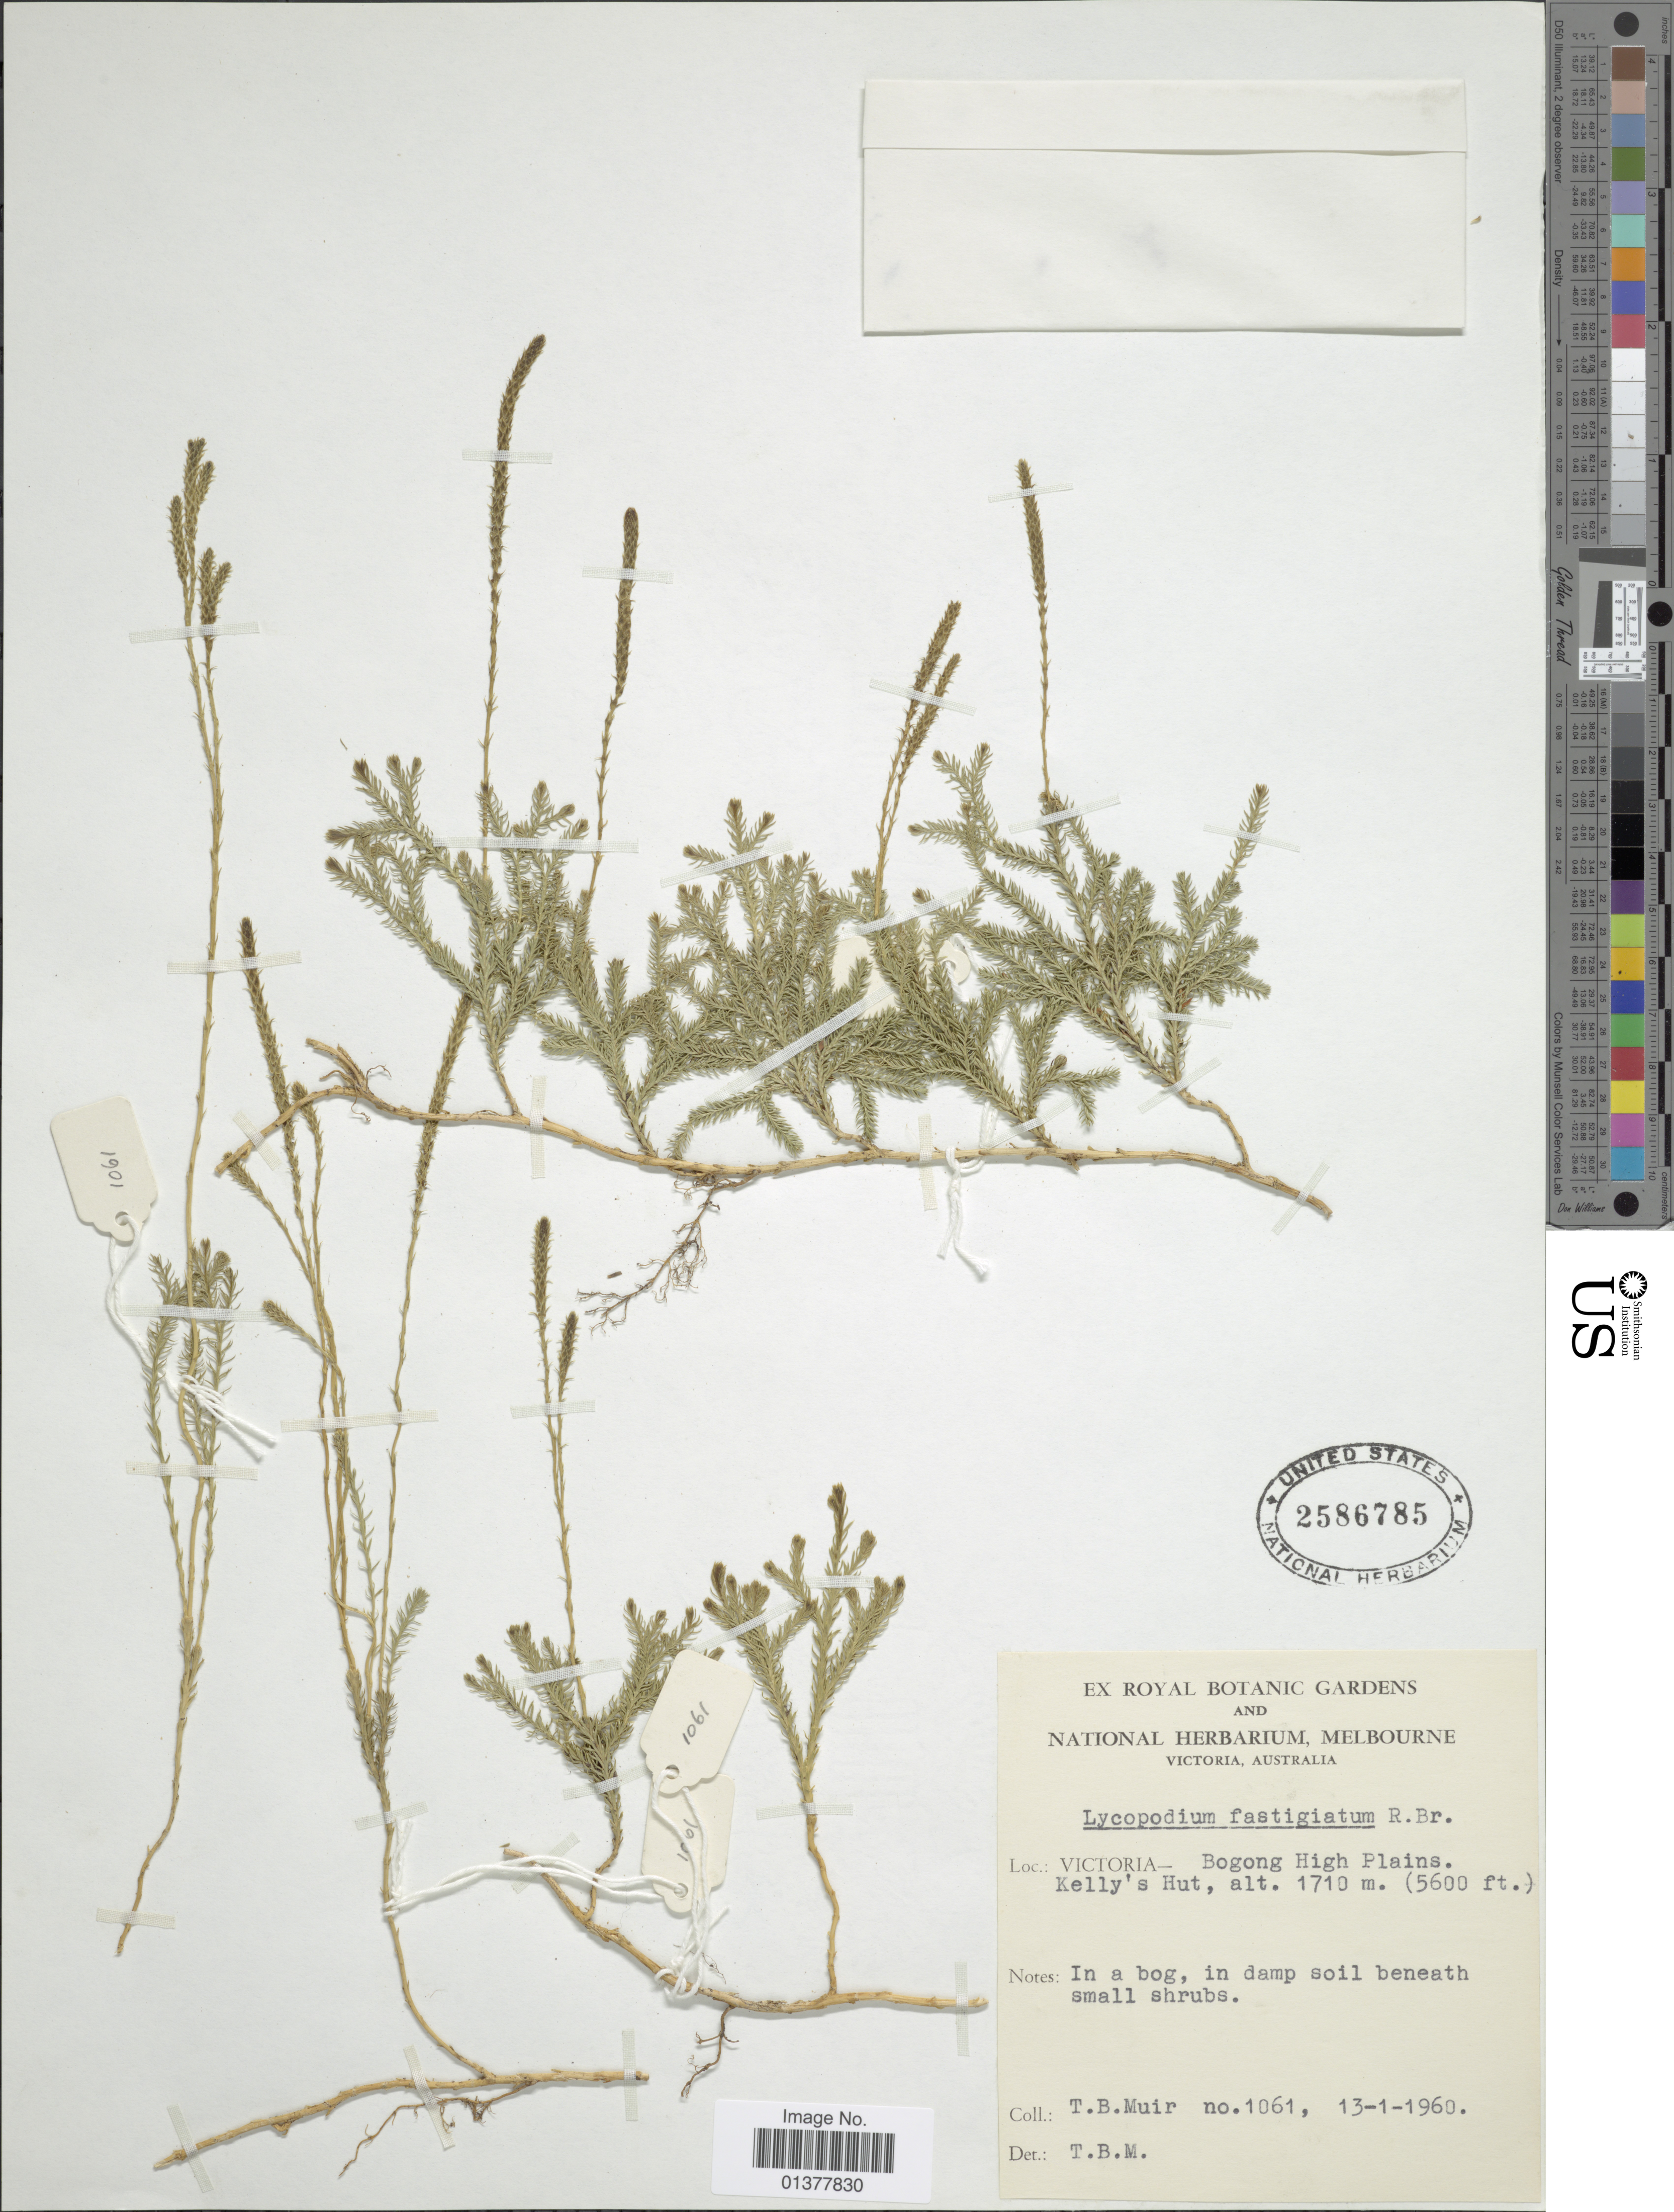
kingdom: Plantae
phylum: Tracheophyta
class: Lycopodiopsida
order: Lycopodiales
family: Lycopodiaceae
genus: Austrolycopodium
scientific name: Austrolycopodium fastigiatum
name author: (R. Br.) Holub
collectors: T. Muir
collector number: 1061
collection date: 1960-01-13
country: Australia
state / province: Victoria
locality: Victoria-Bogong High plains, Kelly's Hut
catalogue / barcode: US 2586785